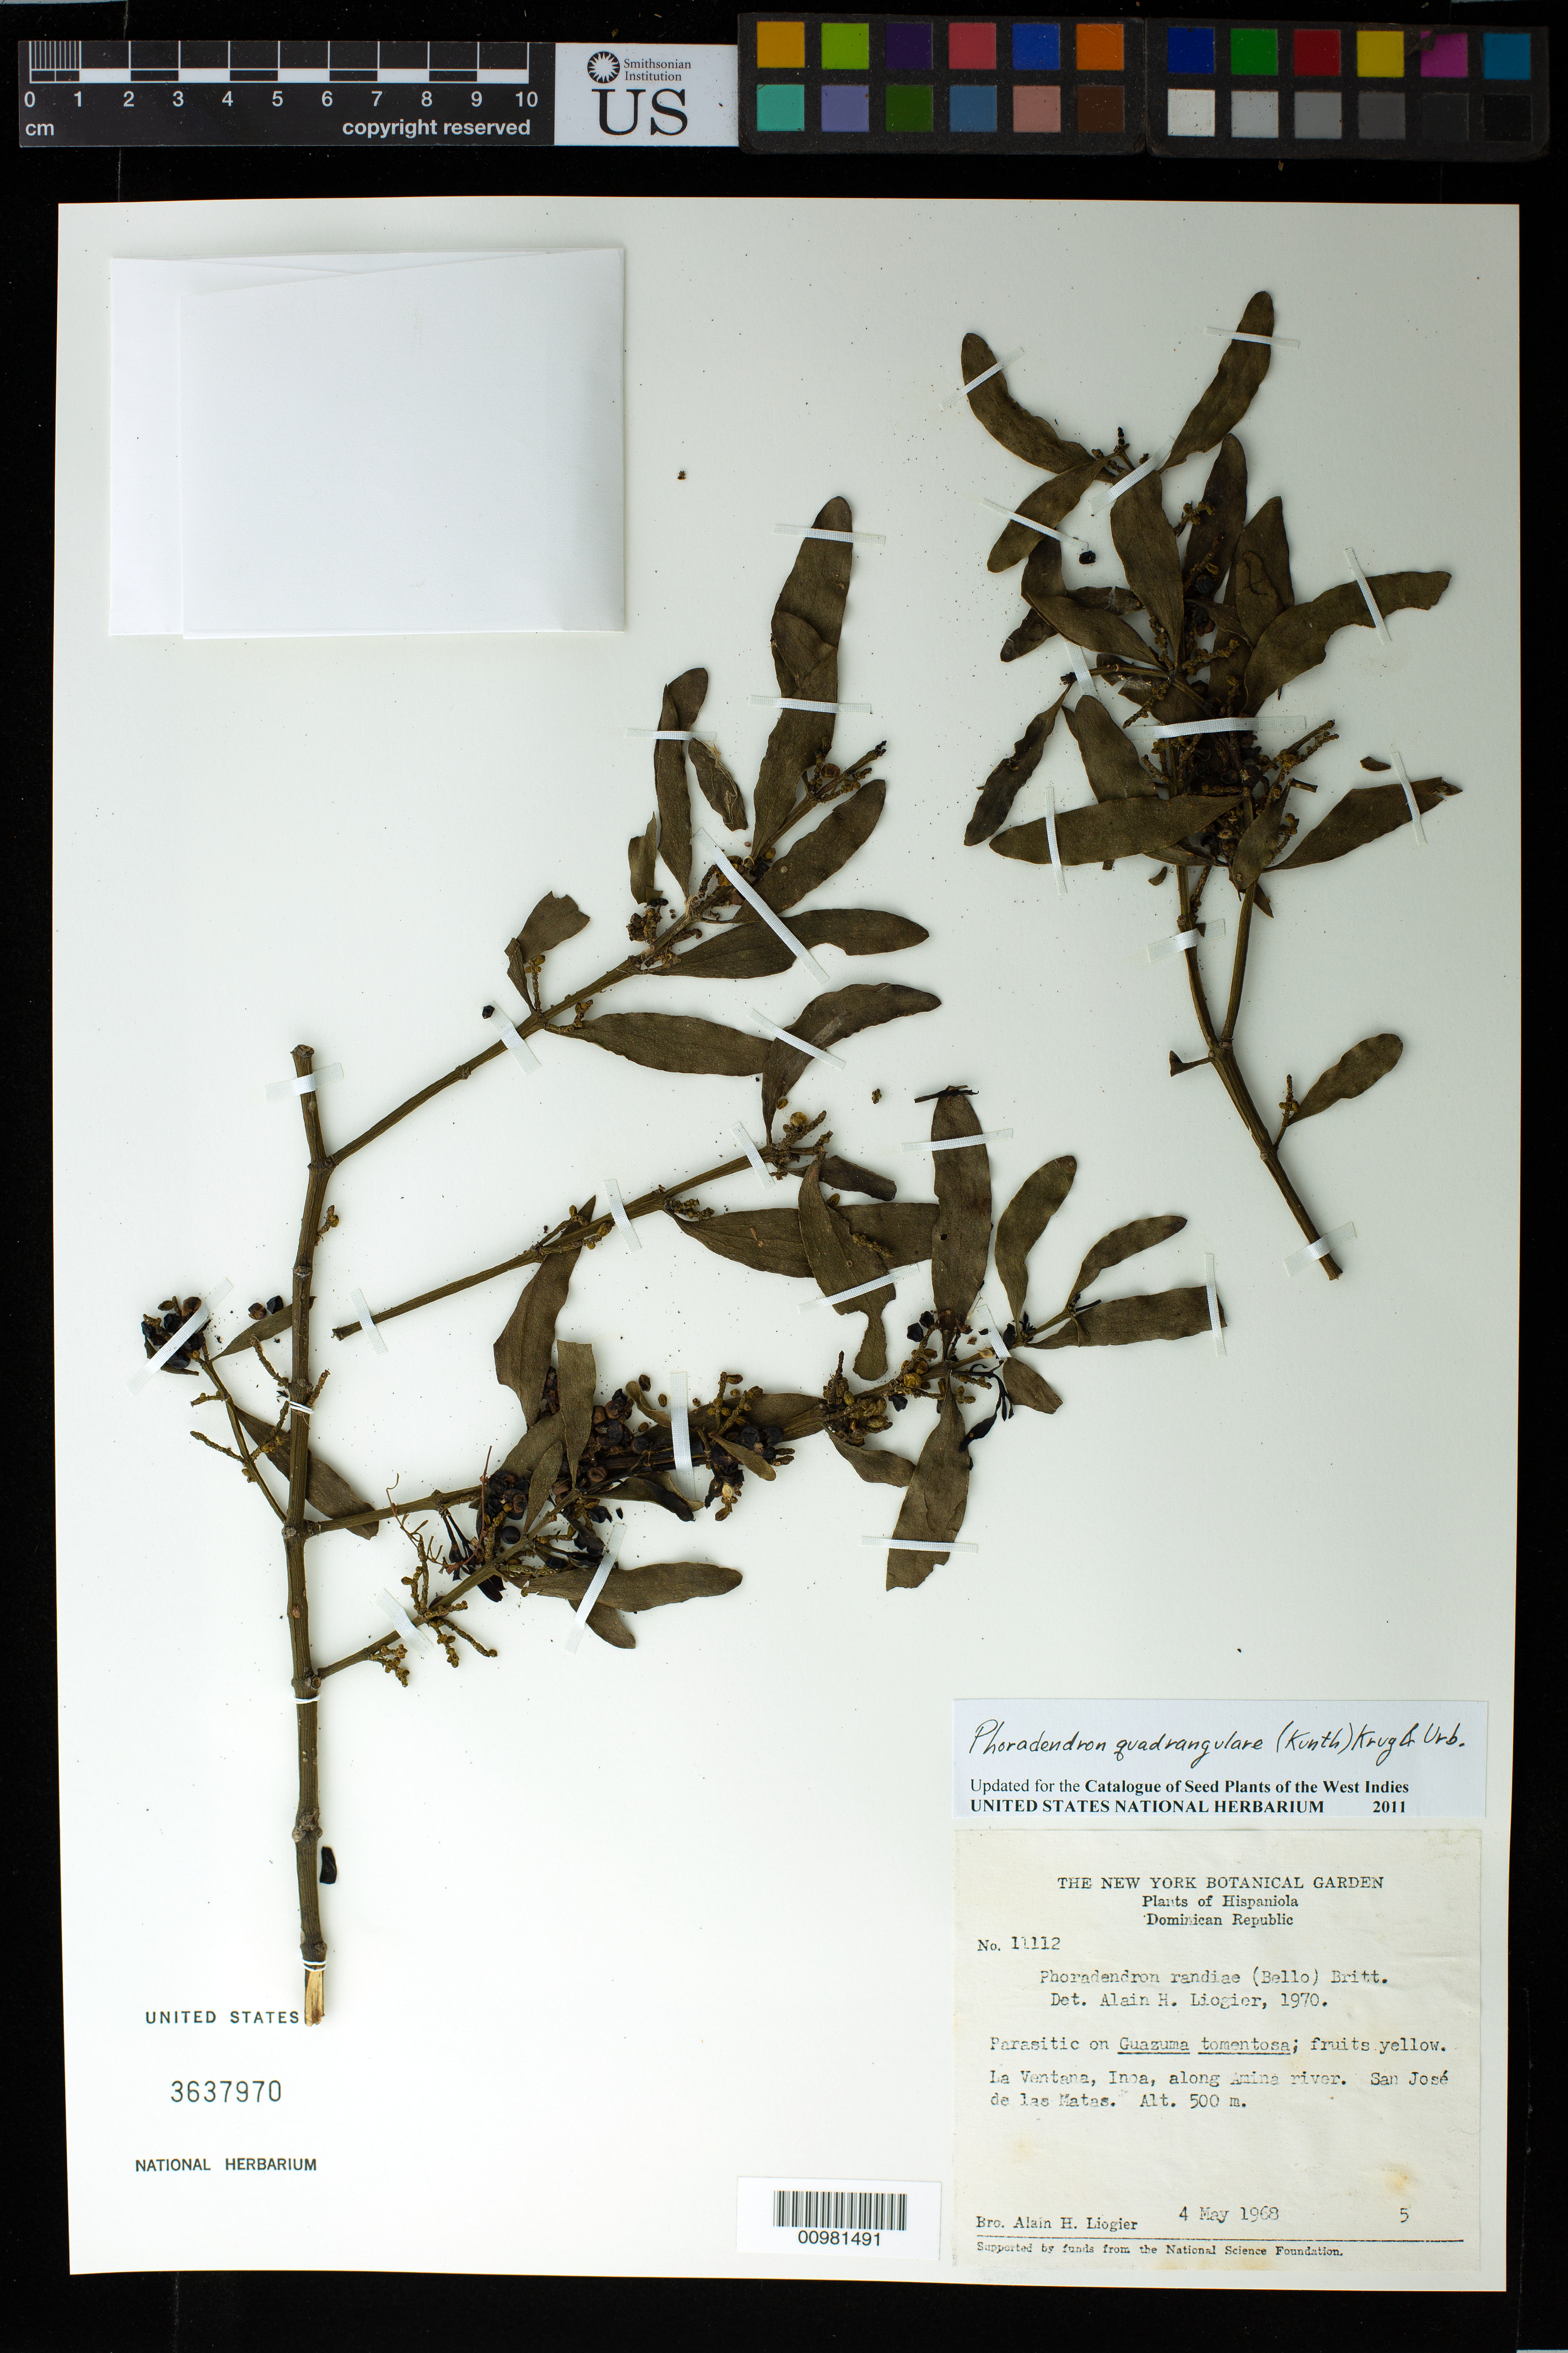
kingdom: Plantae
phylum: Tracheophyta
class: Magnoliopsida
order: Santalales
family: Viscaceae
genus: Phoradendron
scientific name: Phoradendron quadrangulare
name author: (Kunth) Griseb.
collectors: A. H. Liogier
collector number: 11112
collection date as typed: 04 May 1968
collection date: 1968-05-04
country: Dominican Republic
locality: La Vantana, Inoa, along Amina River, San José de las Matas.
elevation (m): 500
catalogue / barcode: US 3637970